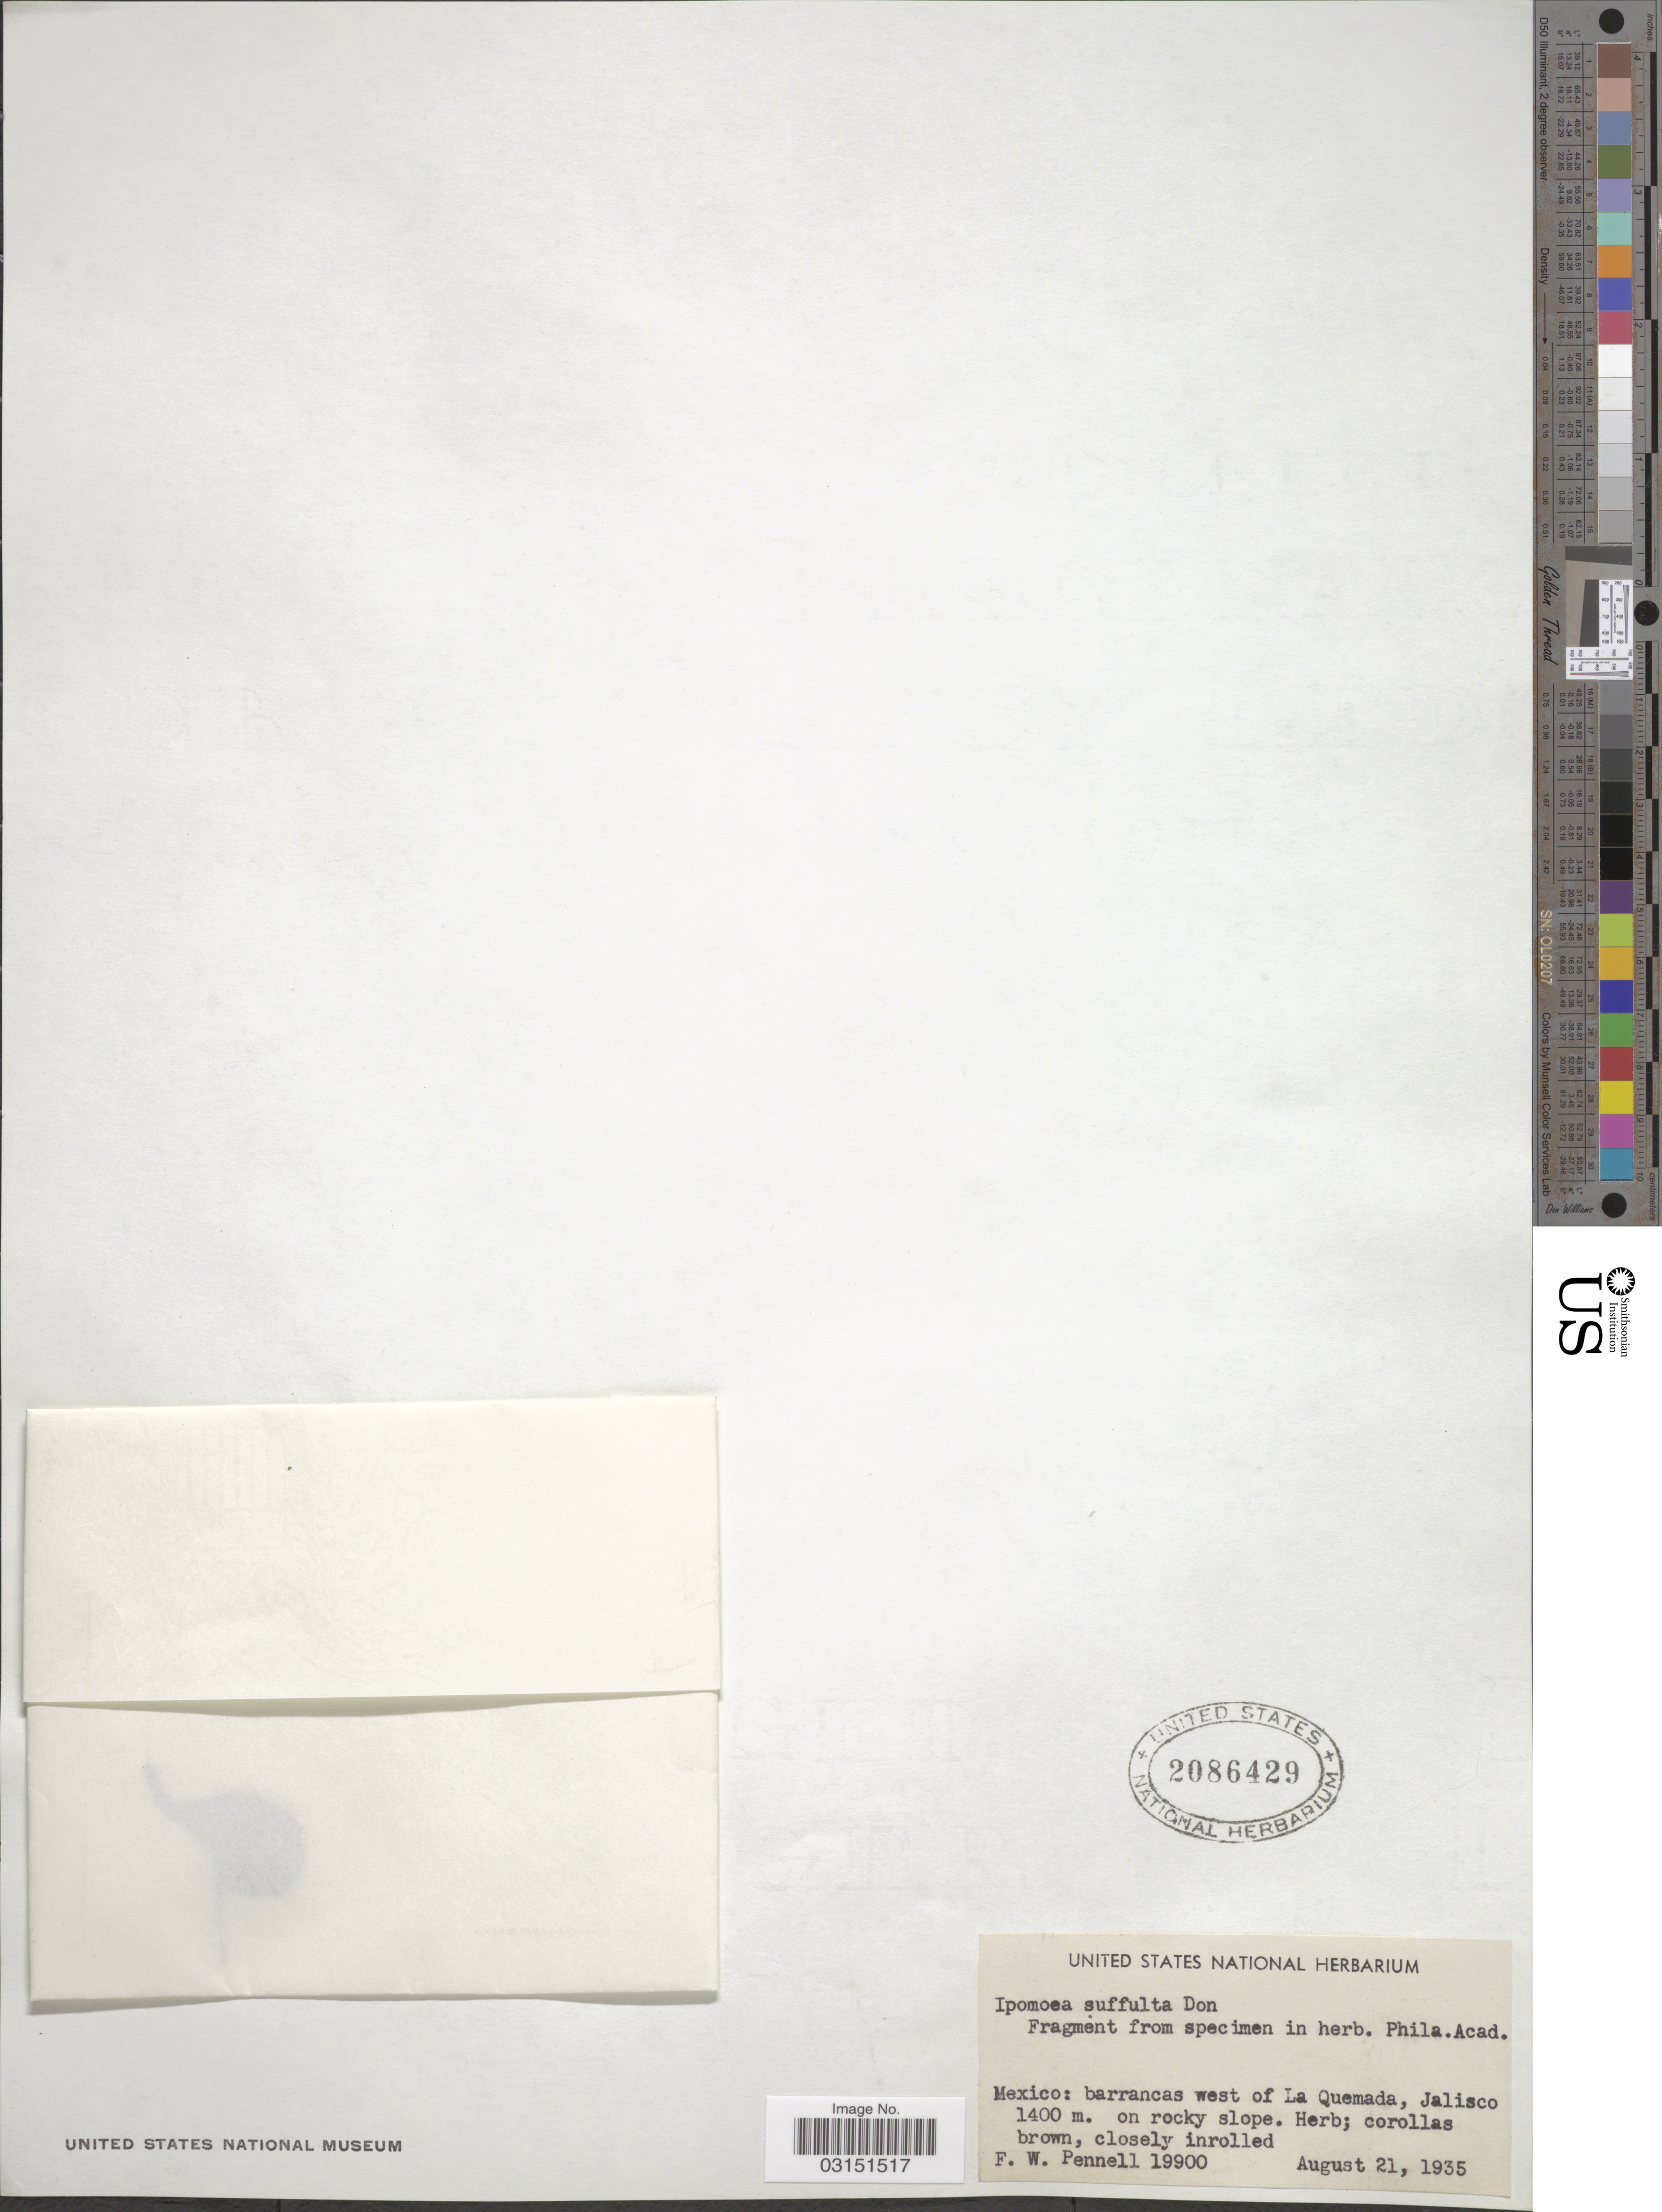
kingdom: Plantae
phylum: Tracheophyta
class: Magnoliopsida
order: Solanales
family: Convolvulaceae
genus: Ipomoea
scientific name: Ipomoea suffulta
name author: (Kunth) G. Don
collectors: F. W. Pennell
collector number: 19900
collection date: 1935-08-21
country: Mexico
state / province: Jalisco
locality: Barrancas west of La Quemada.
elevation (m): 1400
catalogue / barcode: US 2086429